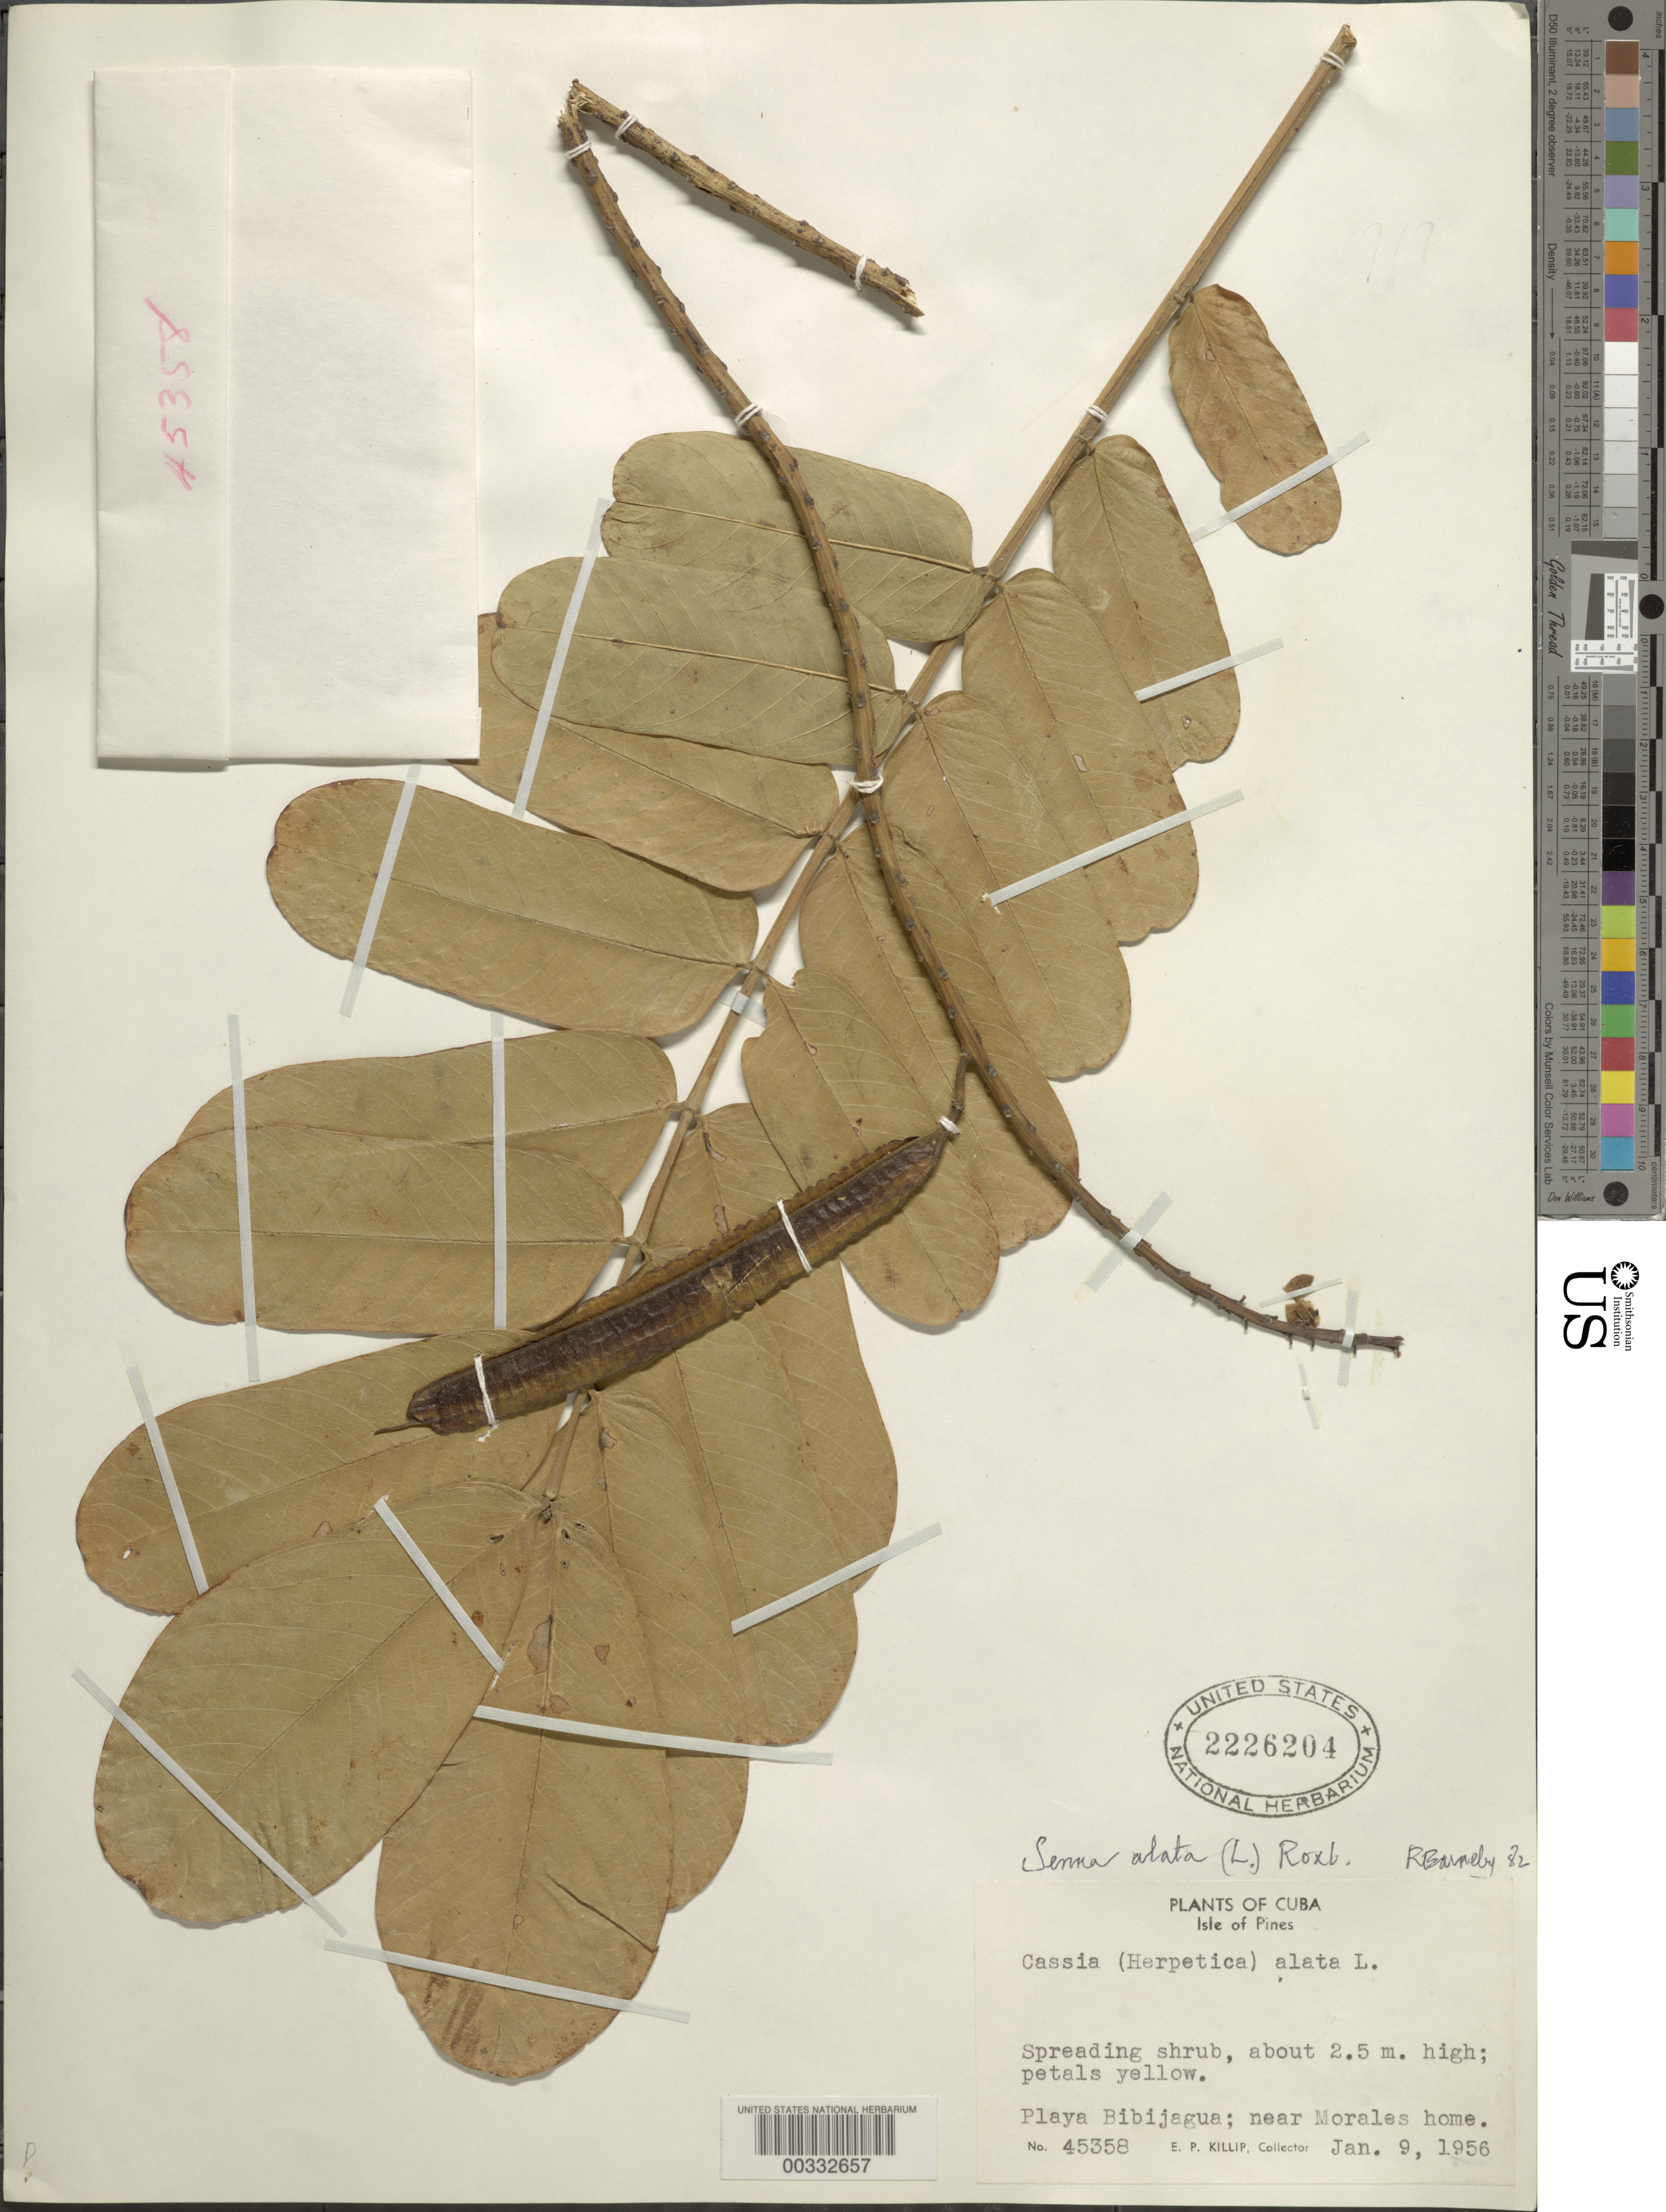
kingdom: Plantae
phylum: Tracheophyta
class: Magnoliopsida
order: Fabales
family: Fabaceae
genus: Senna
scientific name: Senna alata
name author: (L.) Roxb.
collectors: E. P. Killip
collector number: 45358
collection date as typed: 09 Jan 1956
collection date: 1956-01-09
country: Cuba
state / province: Isla de La Juventud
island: Isla de La Juventud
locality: Playa bibijagua; near morales home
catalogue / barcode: US 2226204